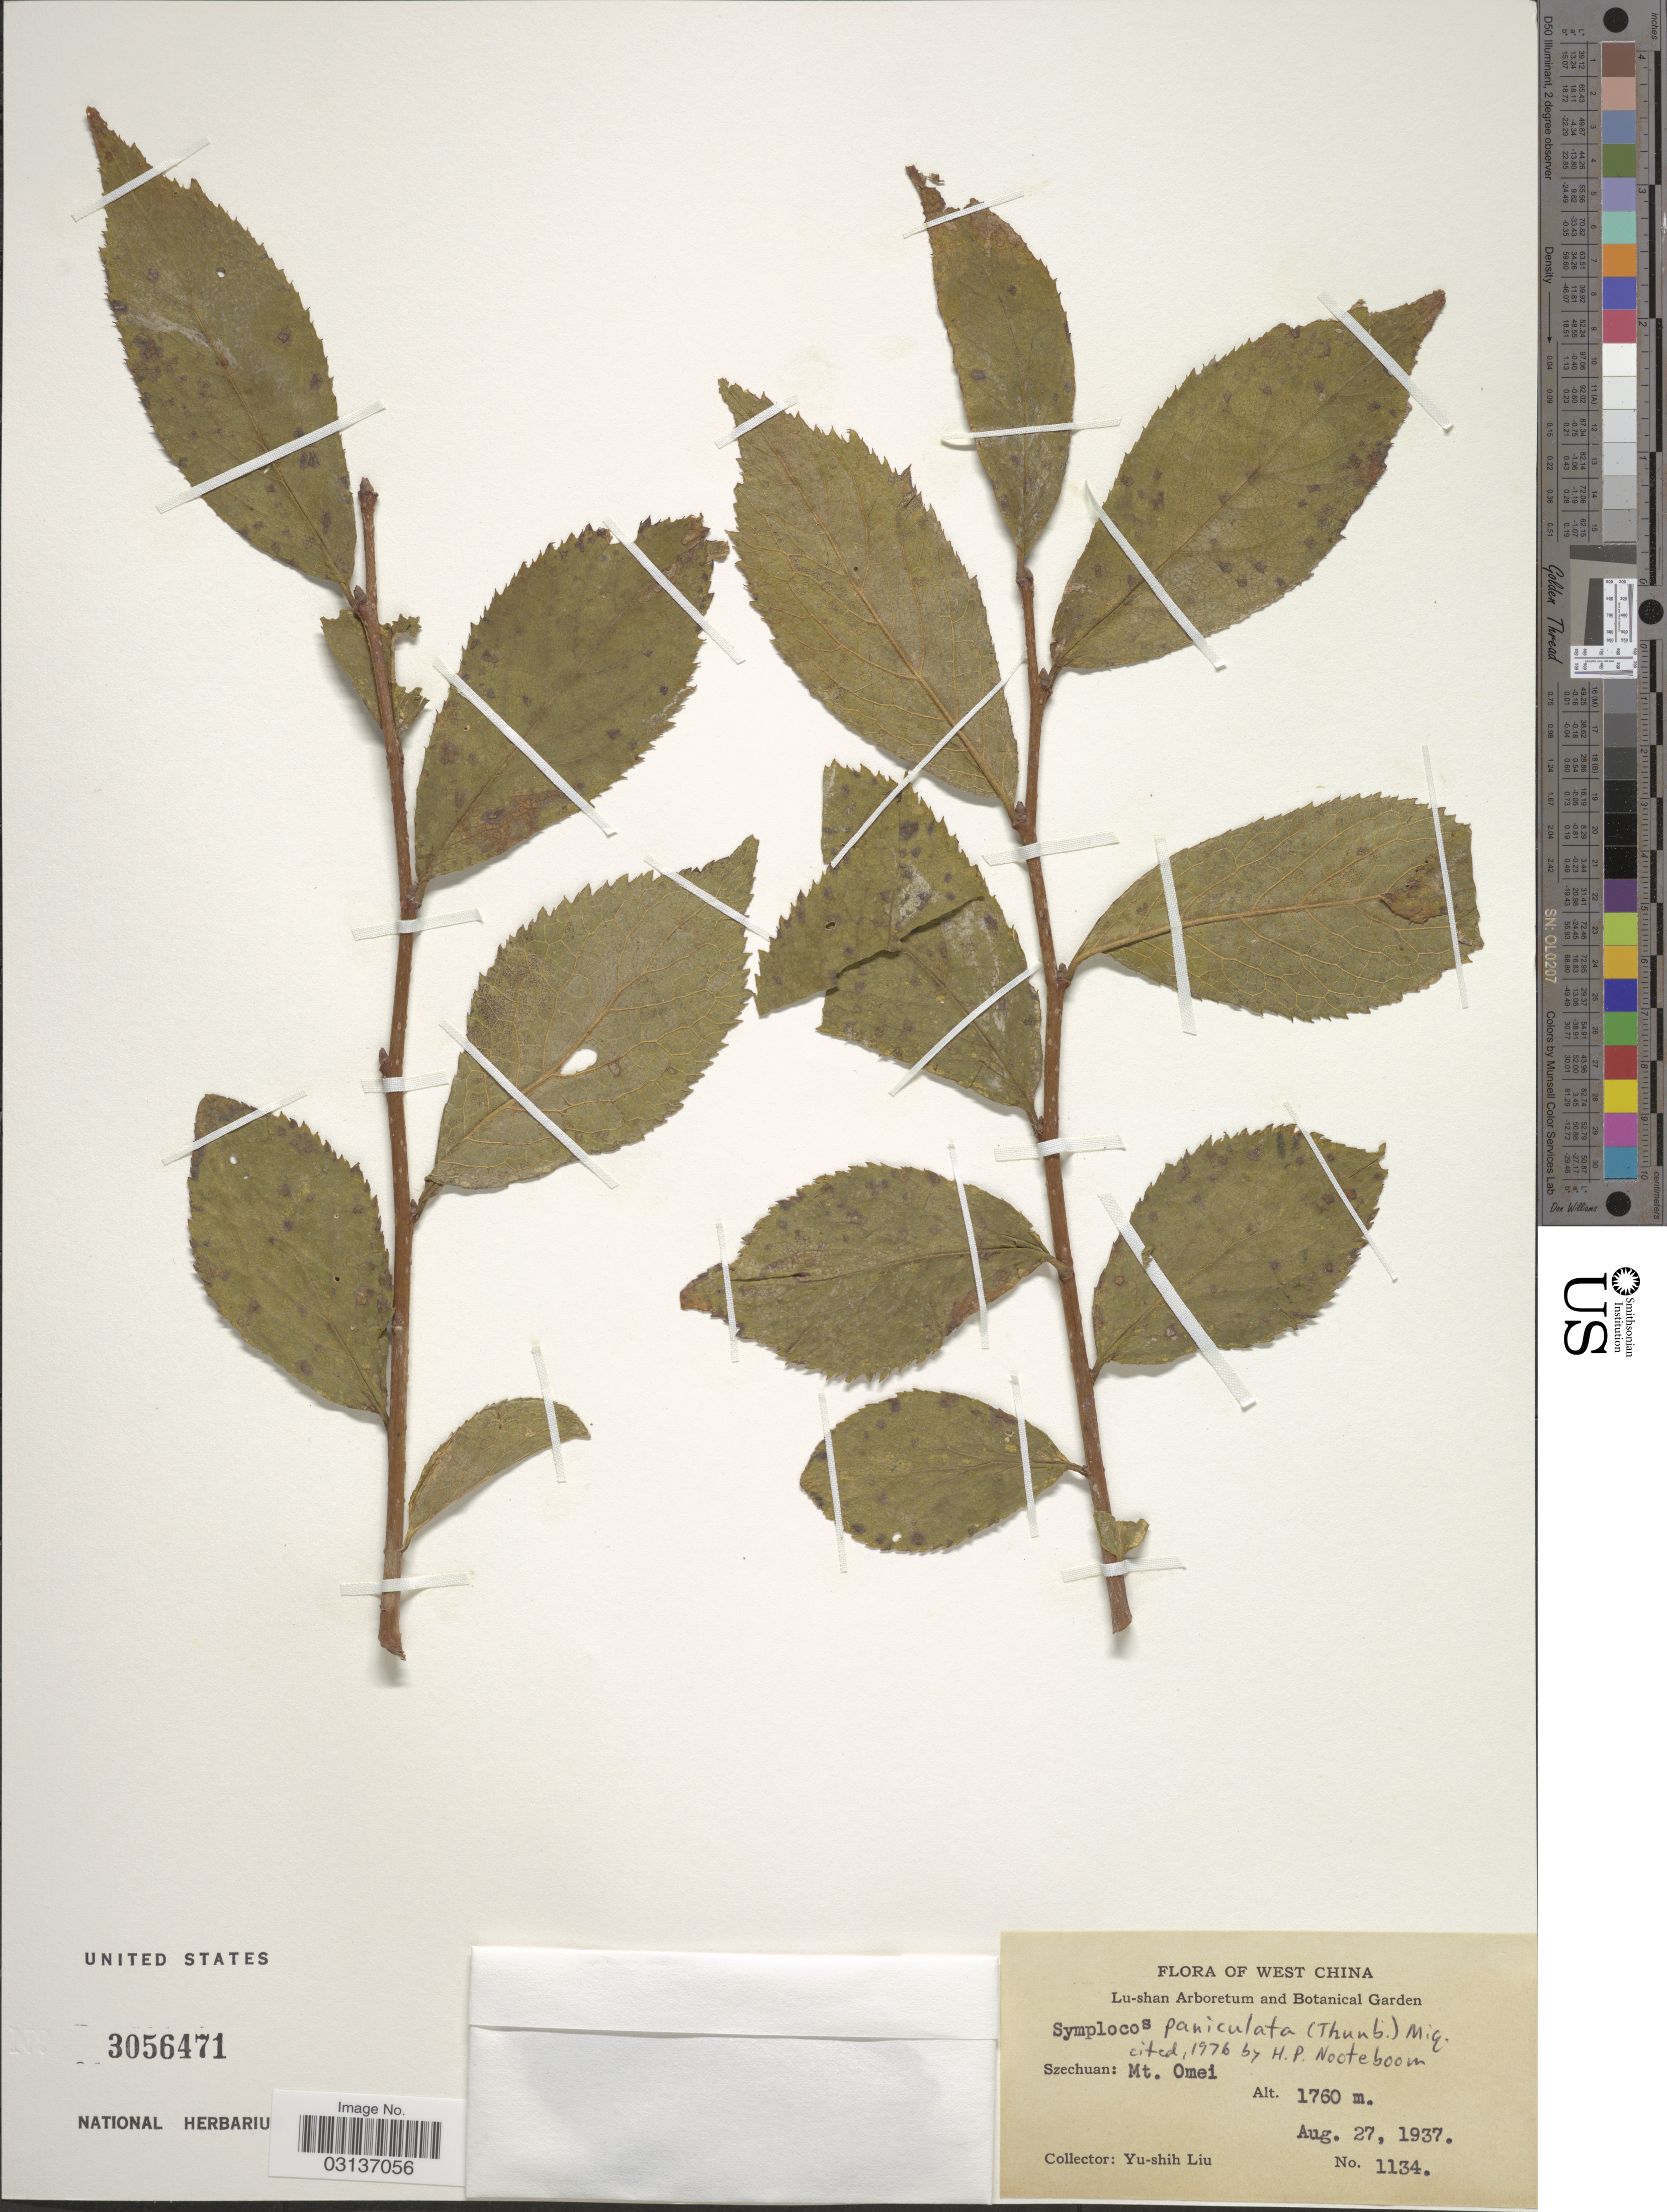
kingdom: Plantae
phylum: Tracheophyta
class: Magnoliopsida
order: Ericales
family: Symplocaceae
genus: Symplocos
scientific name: Symplocos paniculata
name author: Miq.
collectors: Y.-S. Liu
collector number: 1134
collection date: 1937-08-27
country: China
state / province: Sichuan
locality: West China. Szechuan: Mt. Omei.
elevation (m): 1760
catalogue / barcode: US 3056471